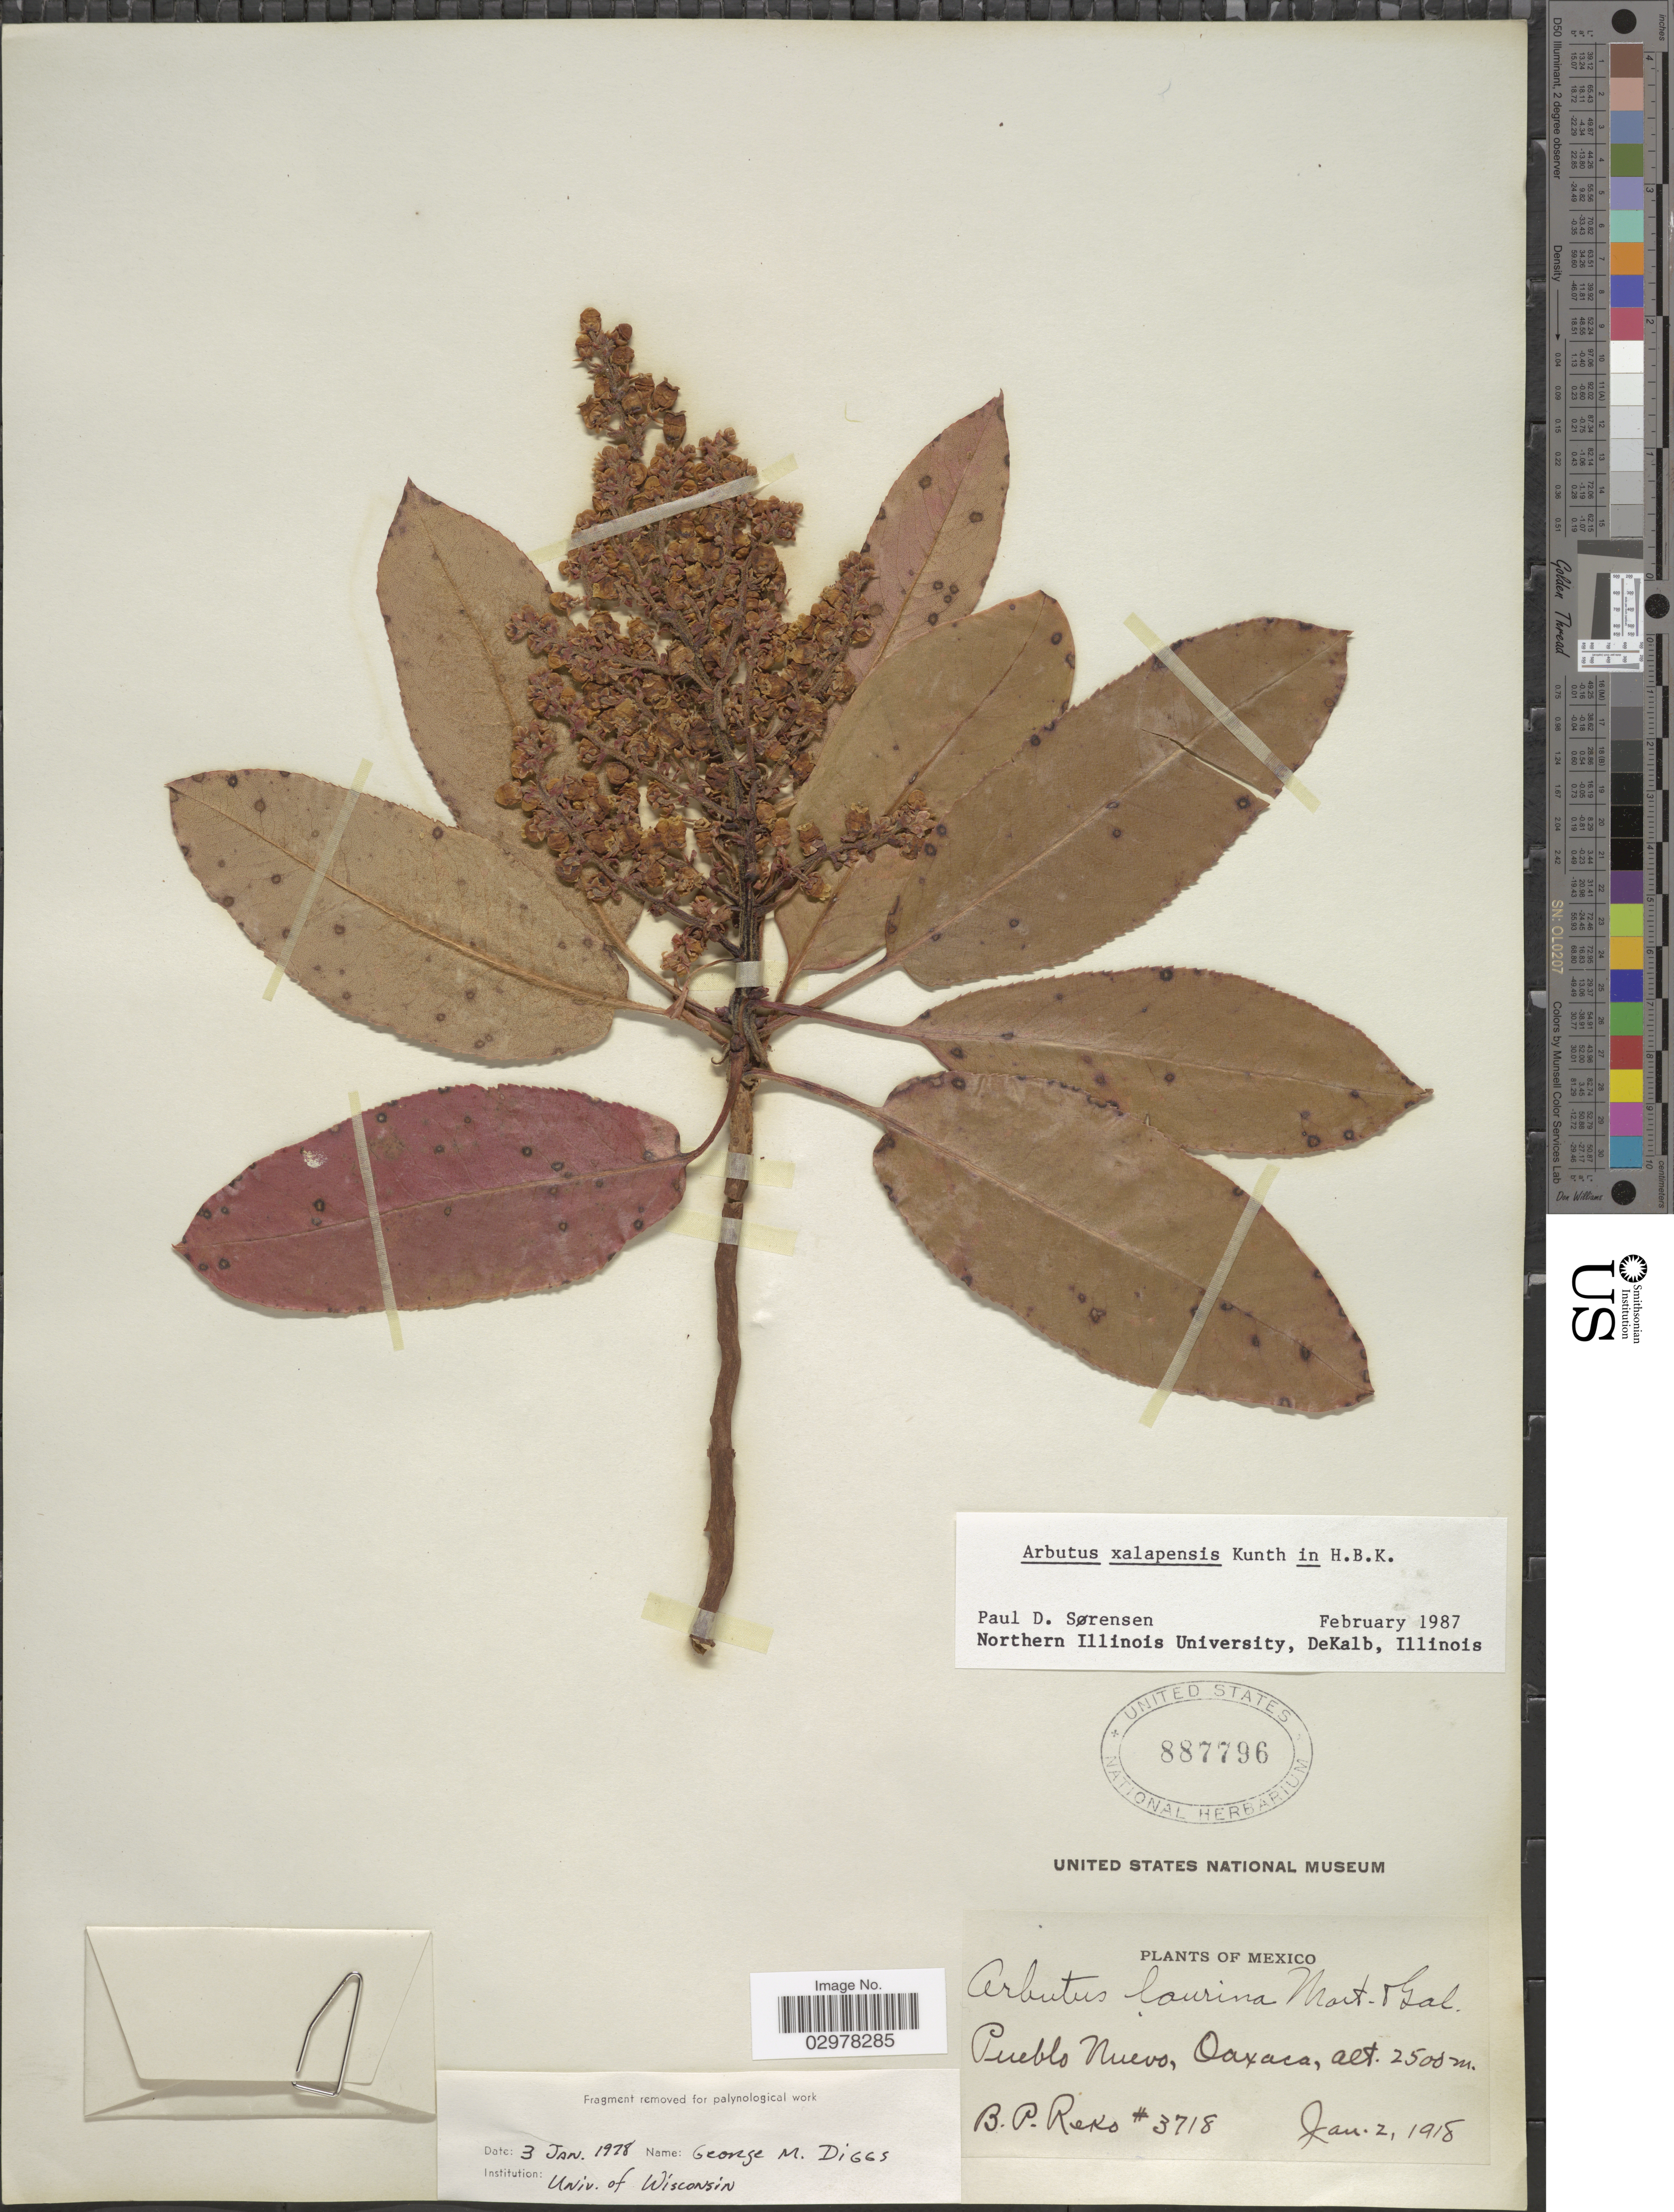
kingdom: Plantae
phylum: Tracheophyta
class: Magnoliopsida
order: Ericales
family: Ericaceae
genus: Arbutus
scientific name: Arbutus xalapensis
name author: Kunth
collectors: B. P. Reko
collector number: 3718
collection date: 1918-01-02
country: Mexico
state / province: Oaxaca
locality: Pueblo Nuevo.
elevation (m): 2500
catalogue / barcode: US 887796